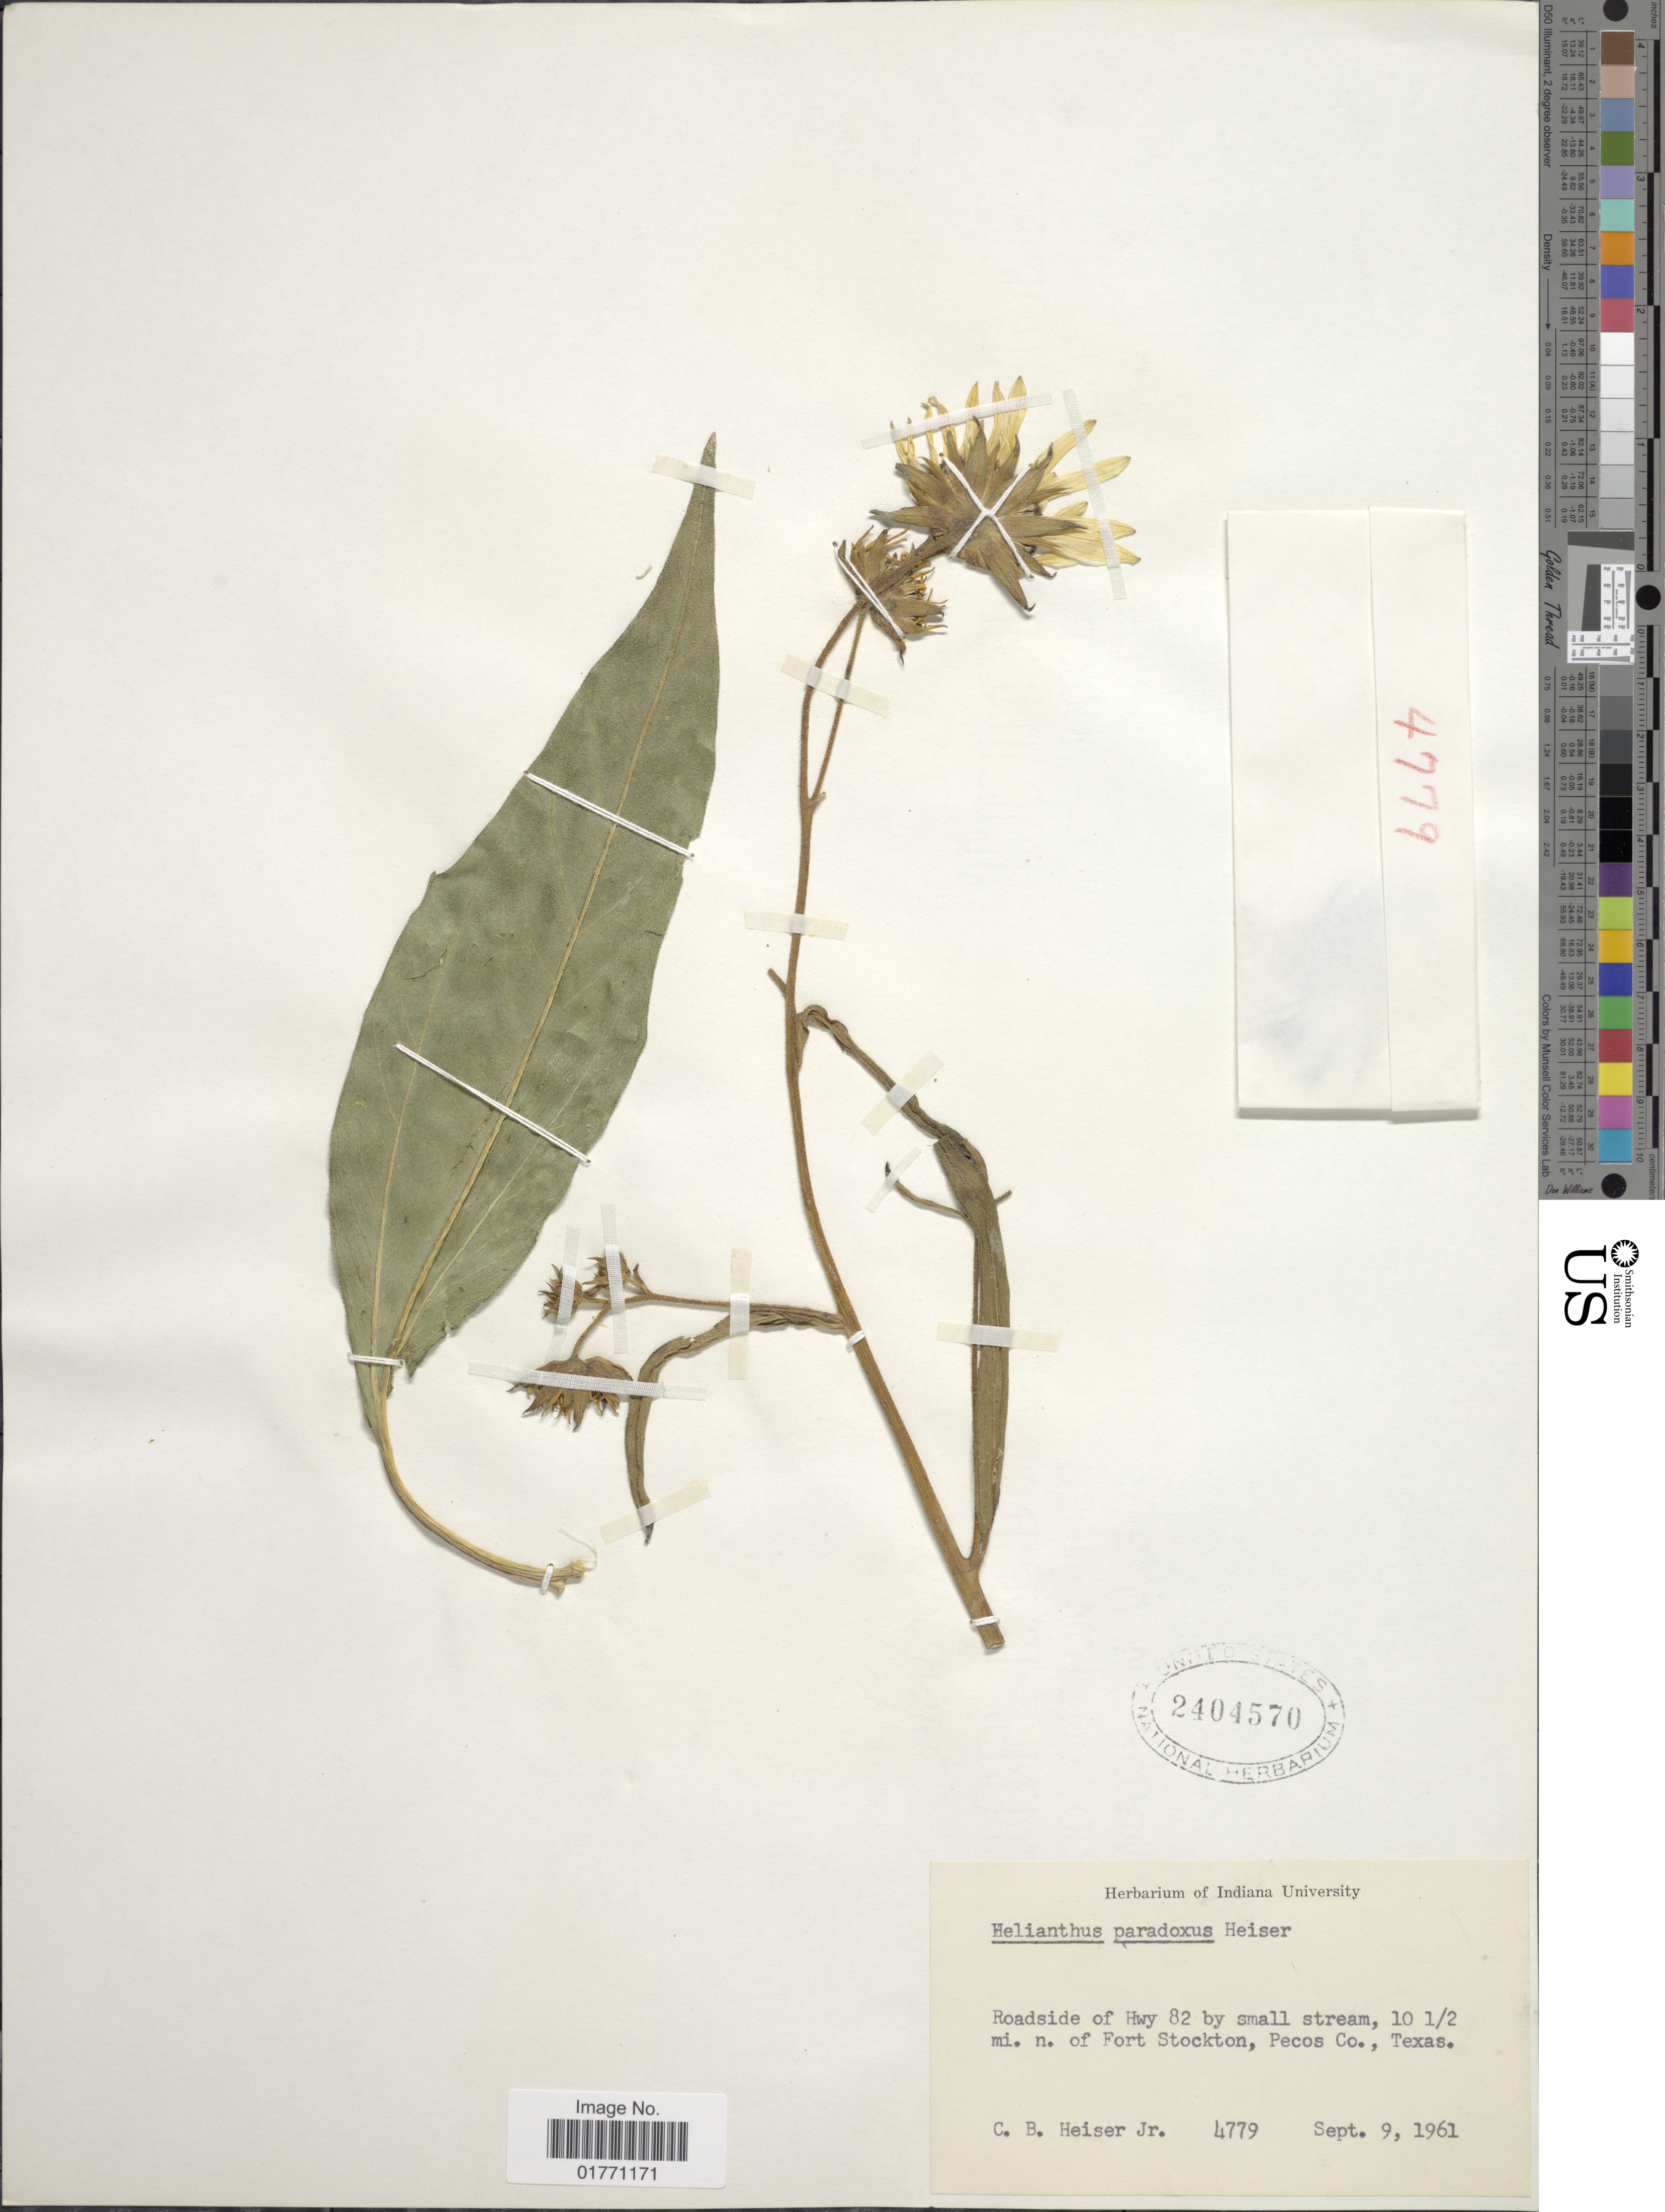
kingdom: Plantae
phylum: Tracheophyta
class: Magnoliopsida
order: Asterales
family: Asteraceae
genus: Helianthus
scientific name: Helianthus paradoxus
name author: Heiser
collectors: C. B. Heiser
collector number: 4779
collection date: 1961-09-09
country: United States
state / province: Texas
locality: Roadside of Hwy 82 by small stream, 10 1/2 mi. n. of Fort Stockton, Pecos Co.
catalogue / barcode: US 2404570